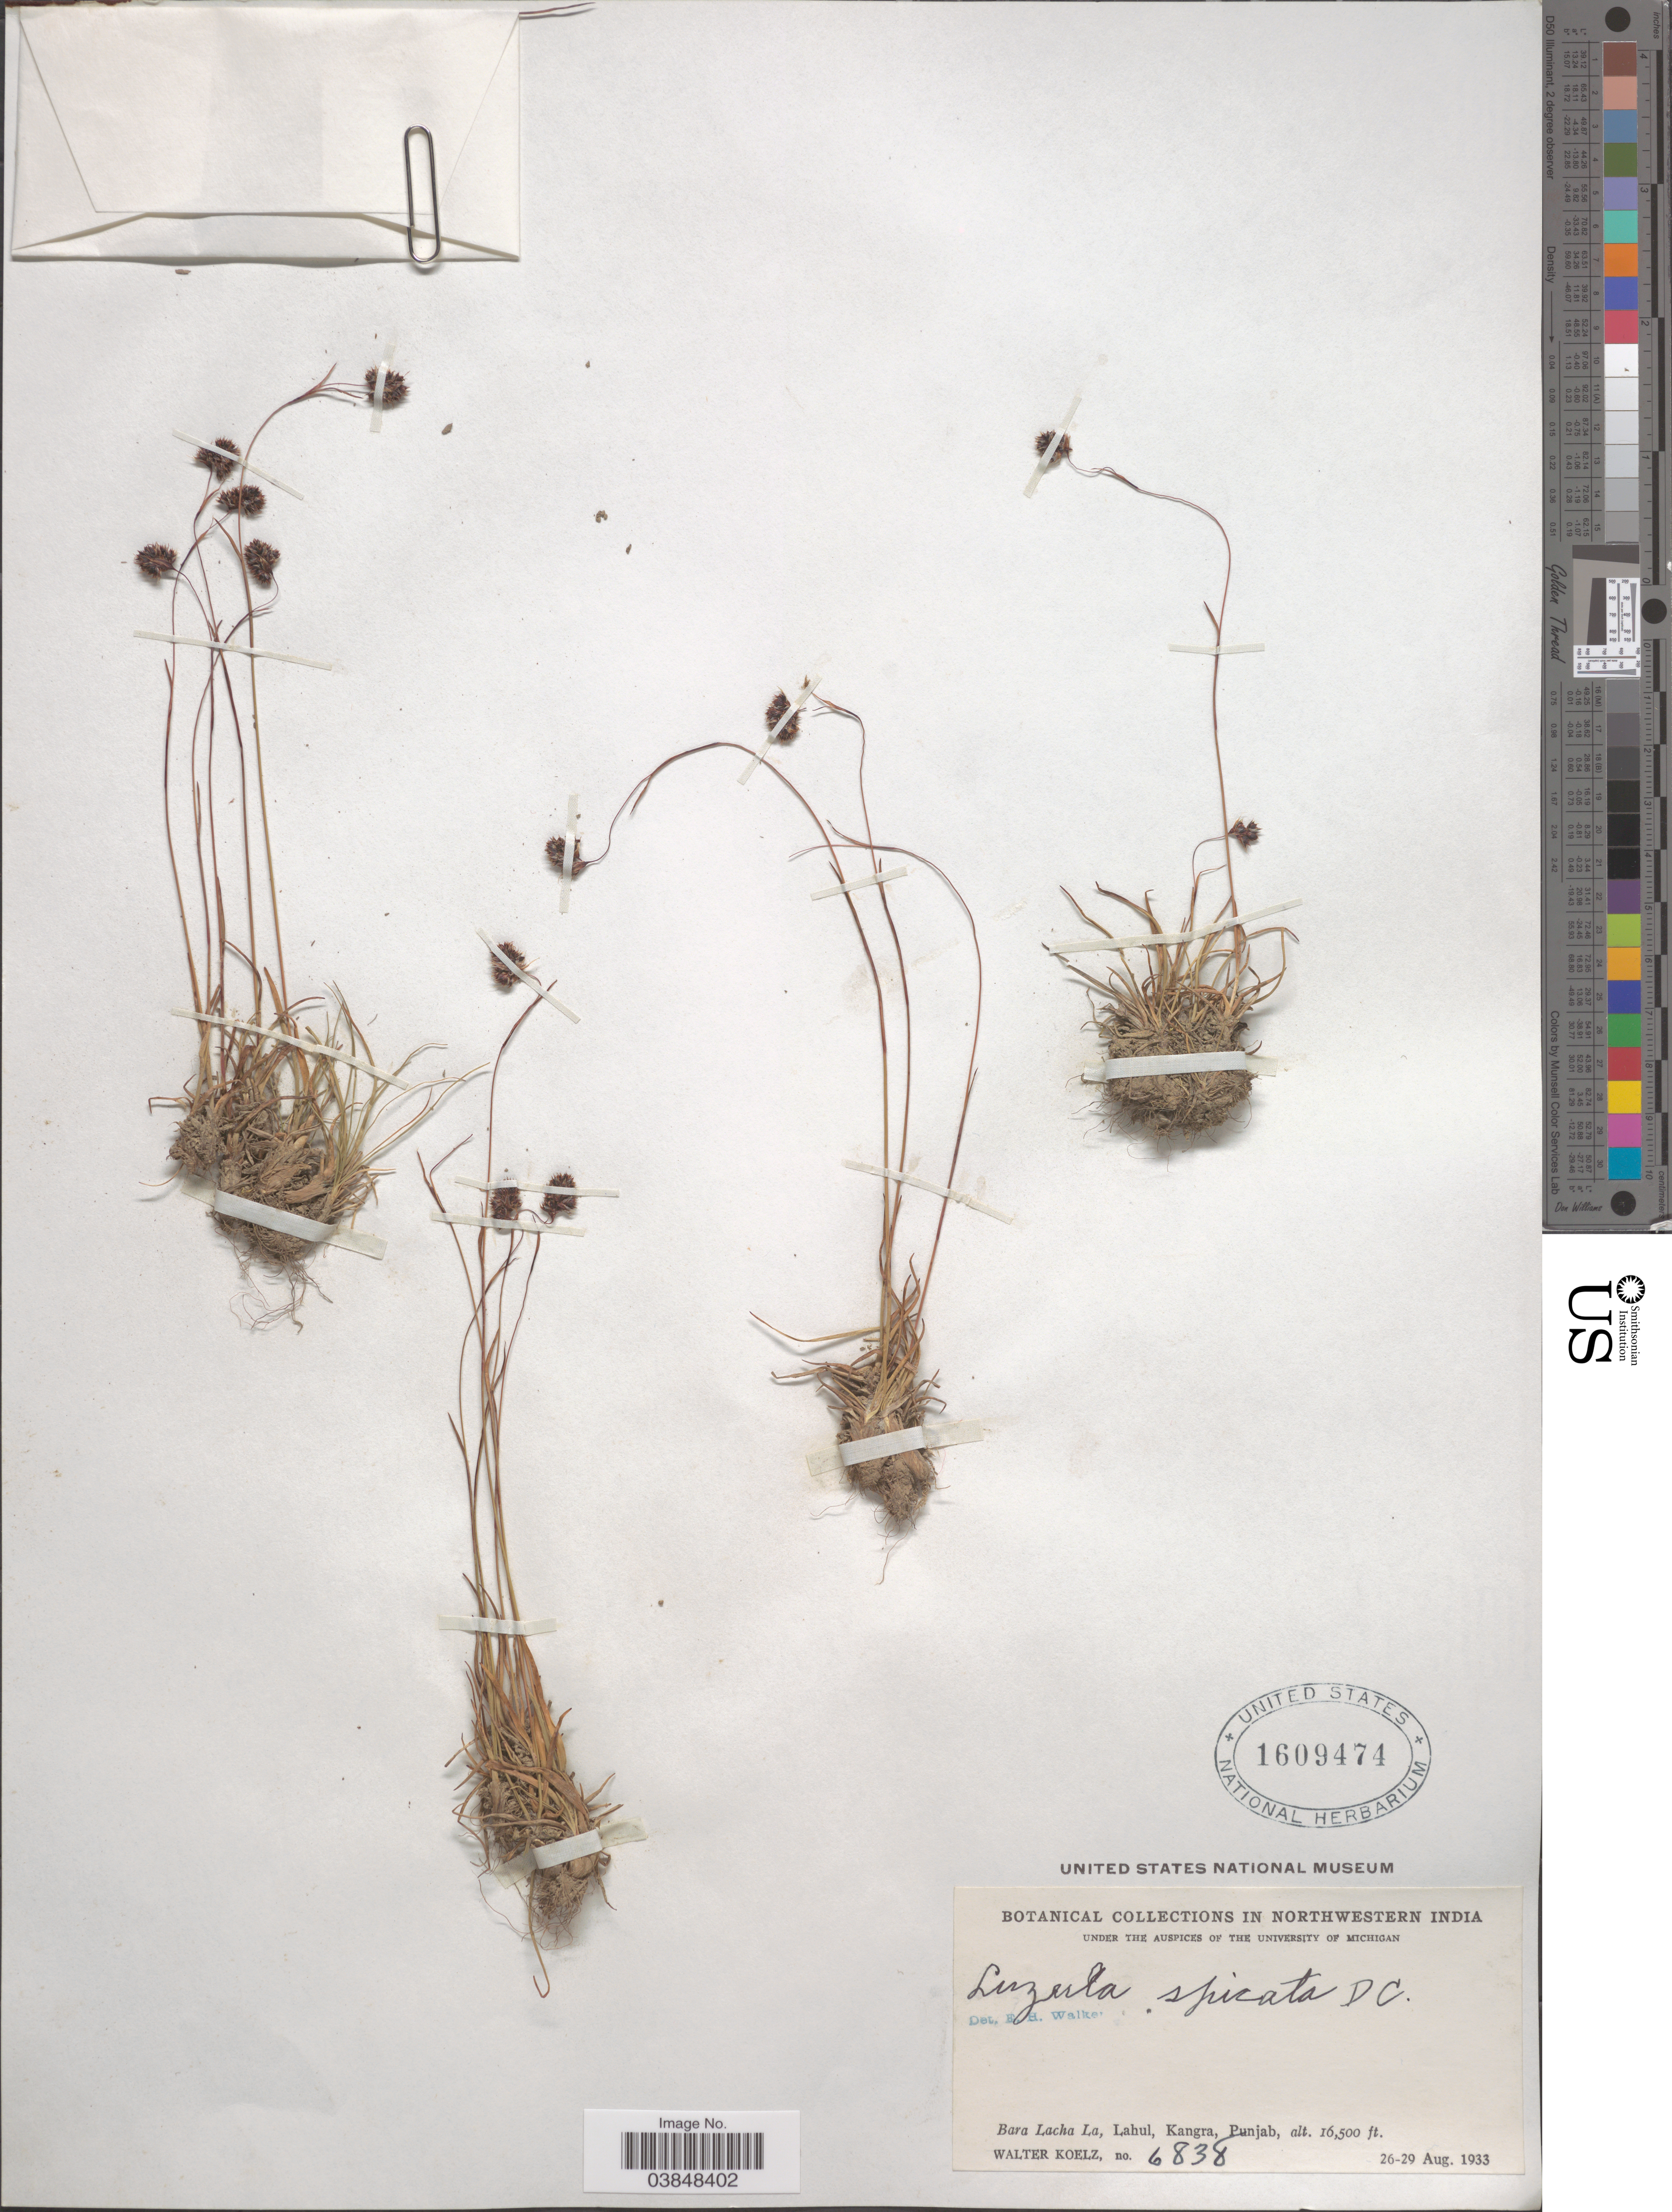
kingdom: Plantae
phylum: Tracheophyta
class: Liliopsida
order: Poales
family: Juncaceae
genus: Luzula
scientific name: Luzula spicata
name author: (L.) DC.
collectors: W. N. Koelz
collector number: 6838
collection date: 1933-08-26/1933-08-29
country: India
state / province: Punjab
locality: Northwestern India. Bara Lacha La, Lahul, Kangra, Punjab.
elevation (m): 5029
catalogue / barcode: US 1609474